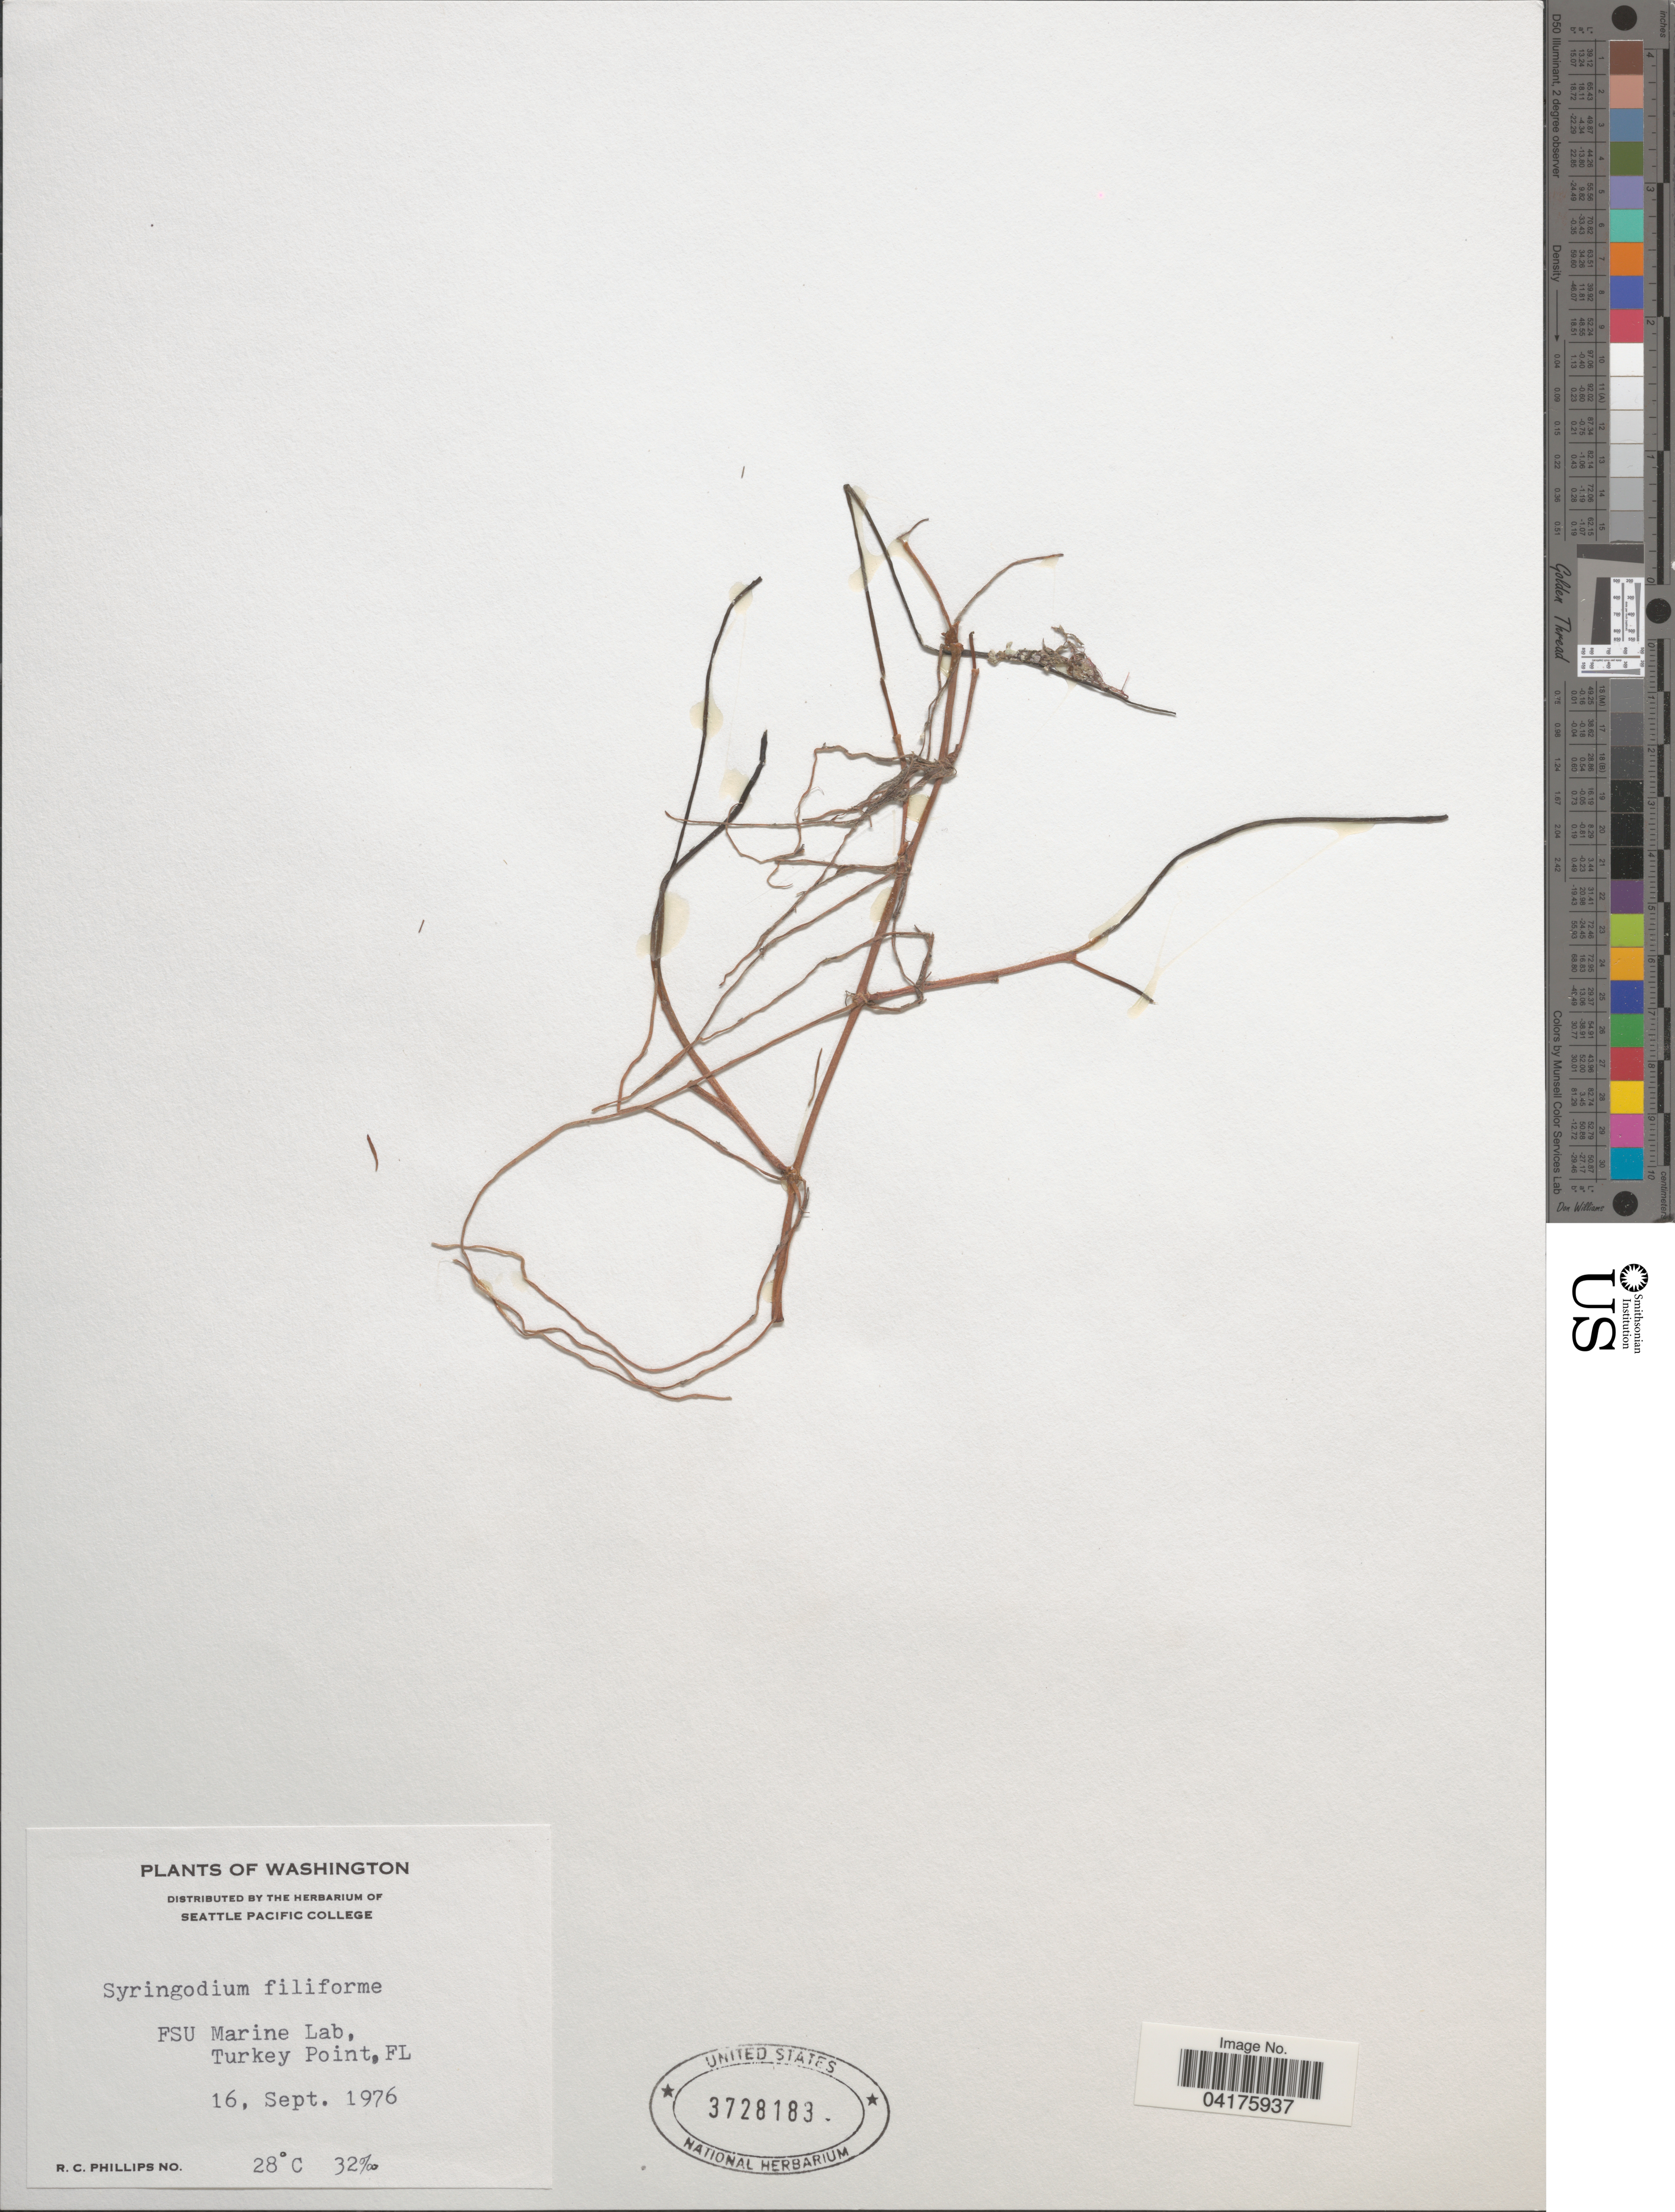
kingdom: Plantae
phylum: Tracheophyta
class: Liliopsida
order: Alismatales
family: Cymodoceaceae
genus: Syringodium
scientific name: Syringodium filiforme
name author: Kütz.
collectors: R. C. Phillips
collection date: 1976-09-16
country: United States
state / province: Florida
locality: FSU Marine Lab. Turkey Point, FL.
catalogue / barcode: US 3728183